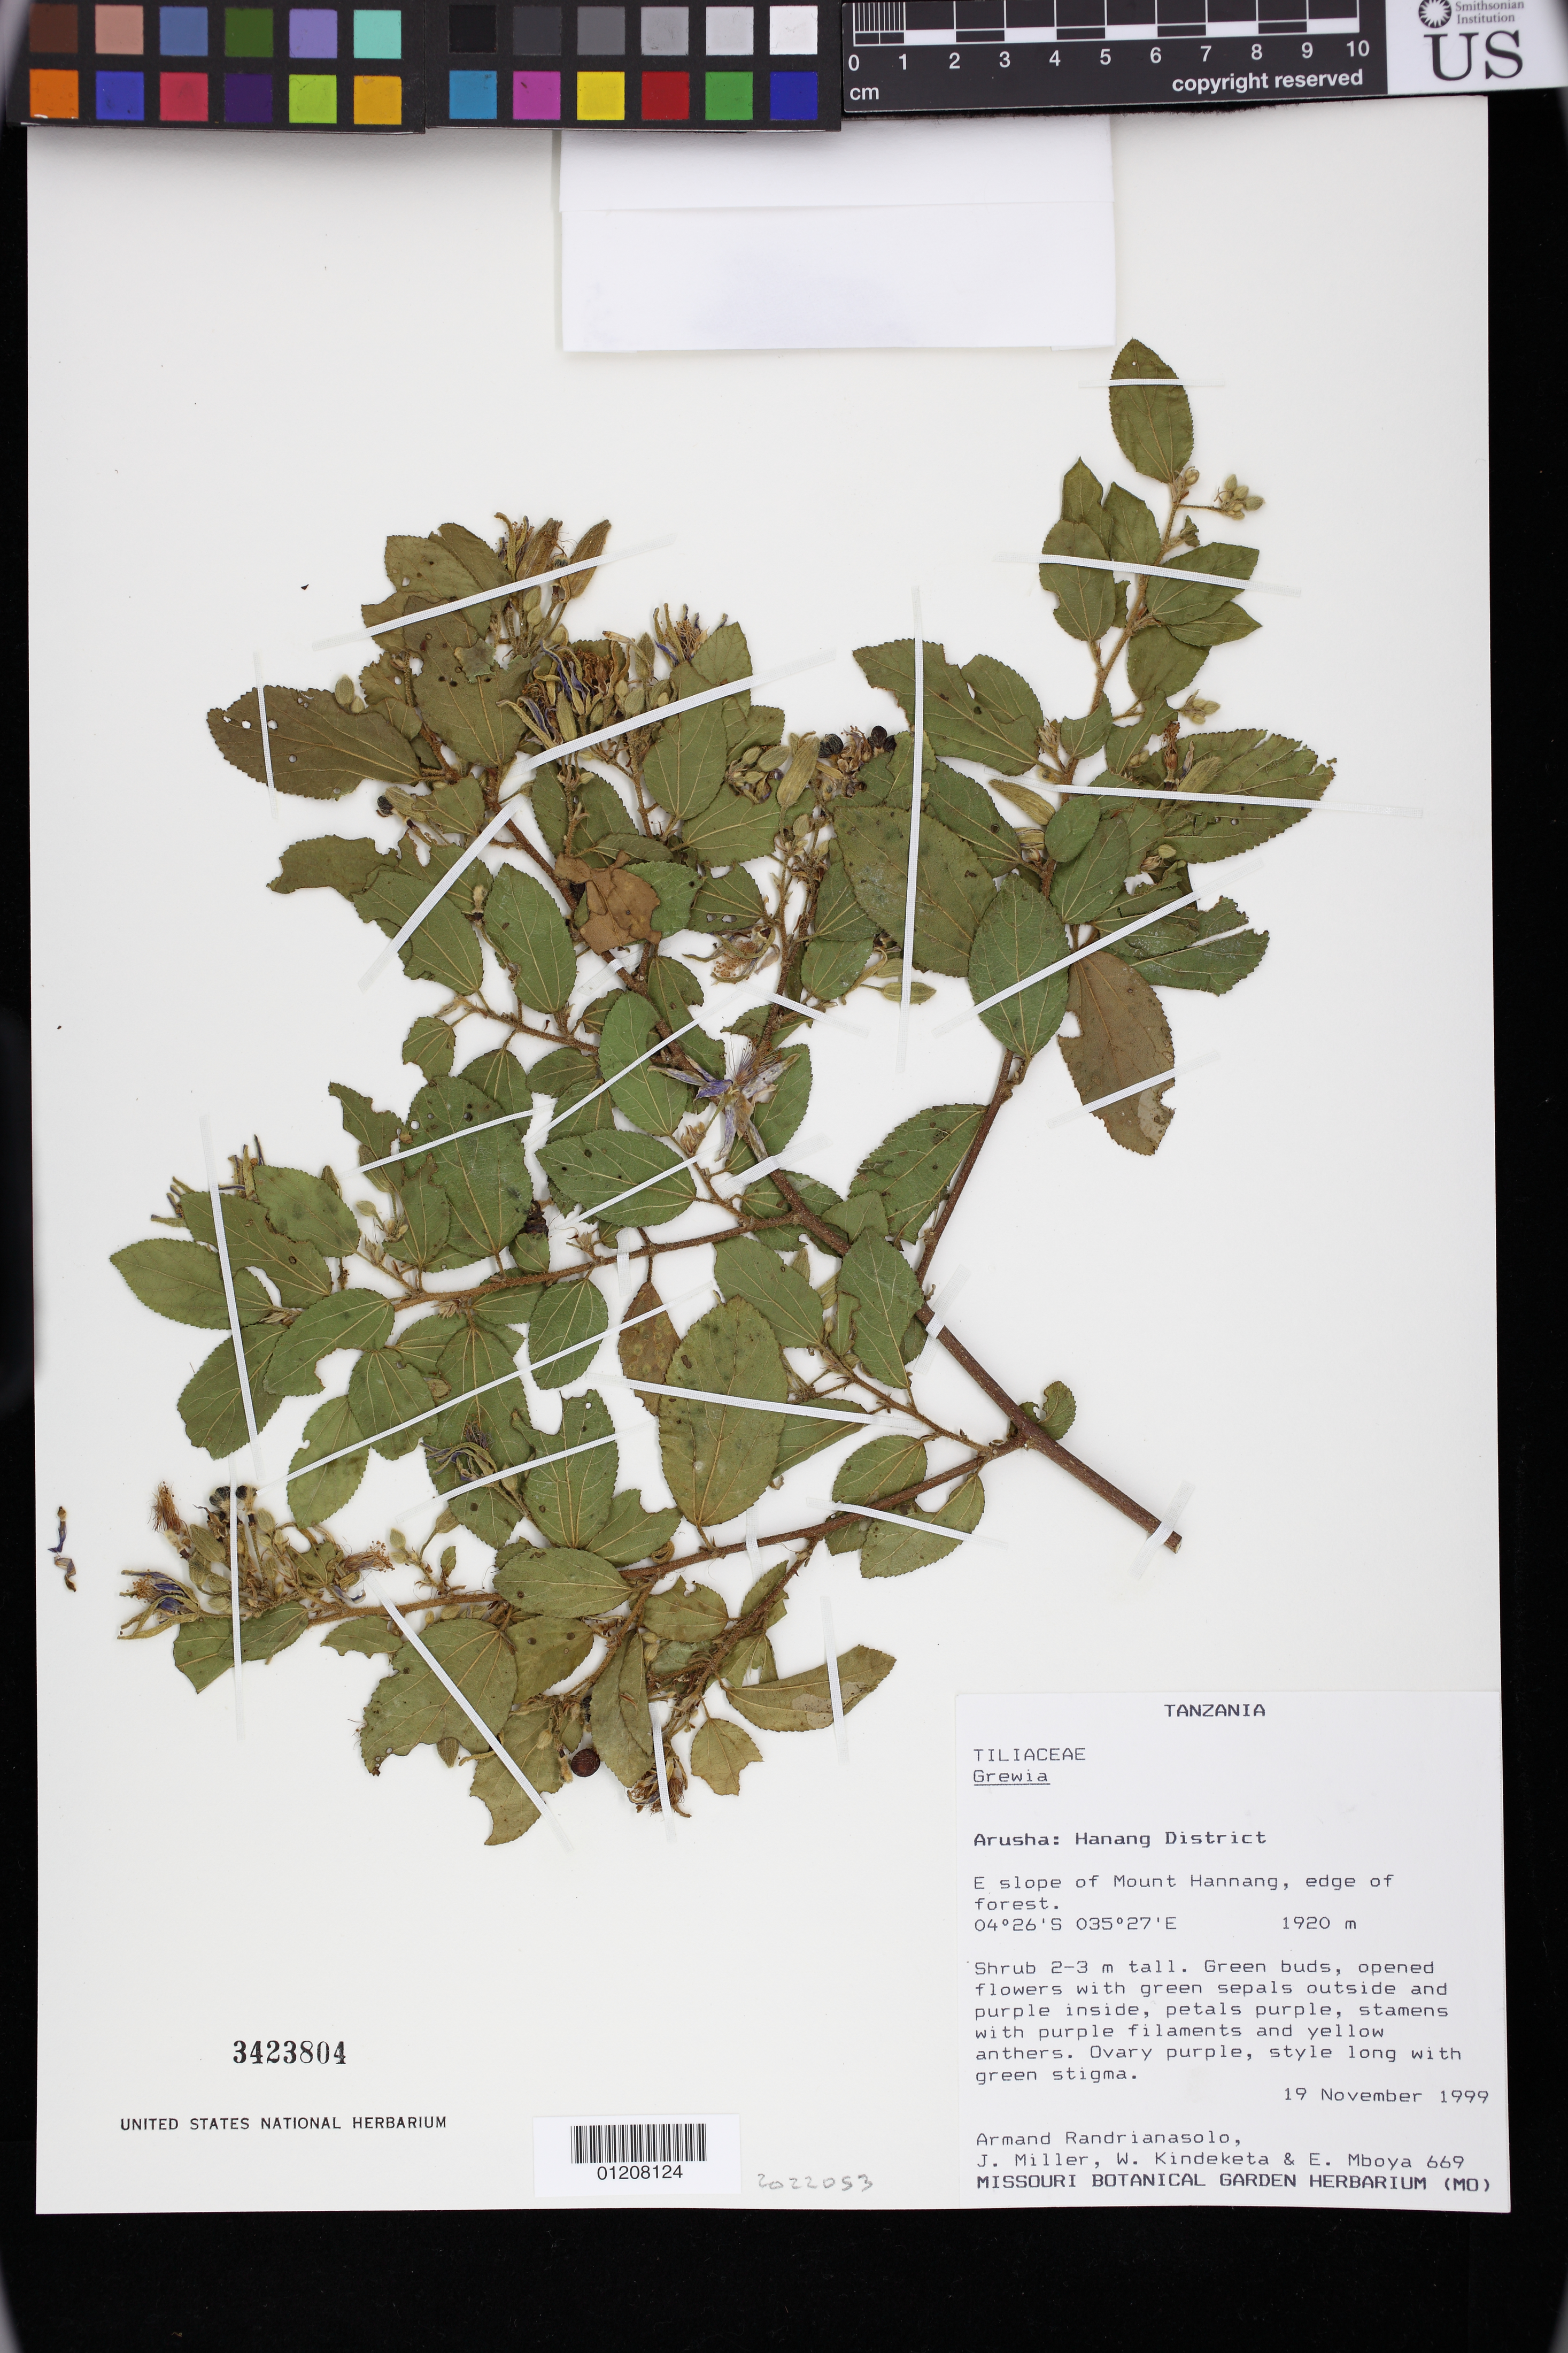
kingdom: Plantae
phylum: Tracheophyta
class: Magnoliopsida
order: Malvales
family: Malvaceae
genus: Grewia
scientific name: Grewia sp.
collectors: A. Randrianasolo, J. Miller, W. Kindeketa & E. Mboya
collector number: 669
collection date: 1999-11-19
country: Tanzania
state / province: Arusha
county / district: Hanang District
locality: E slope of Mount Hannang, edge of forest.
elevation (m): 1920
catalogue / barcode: US 3423804